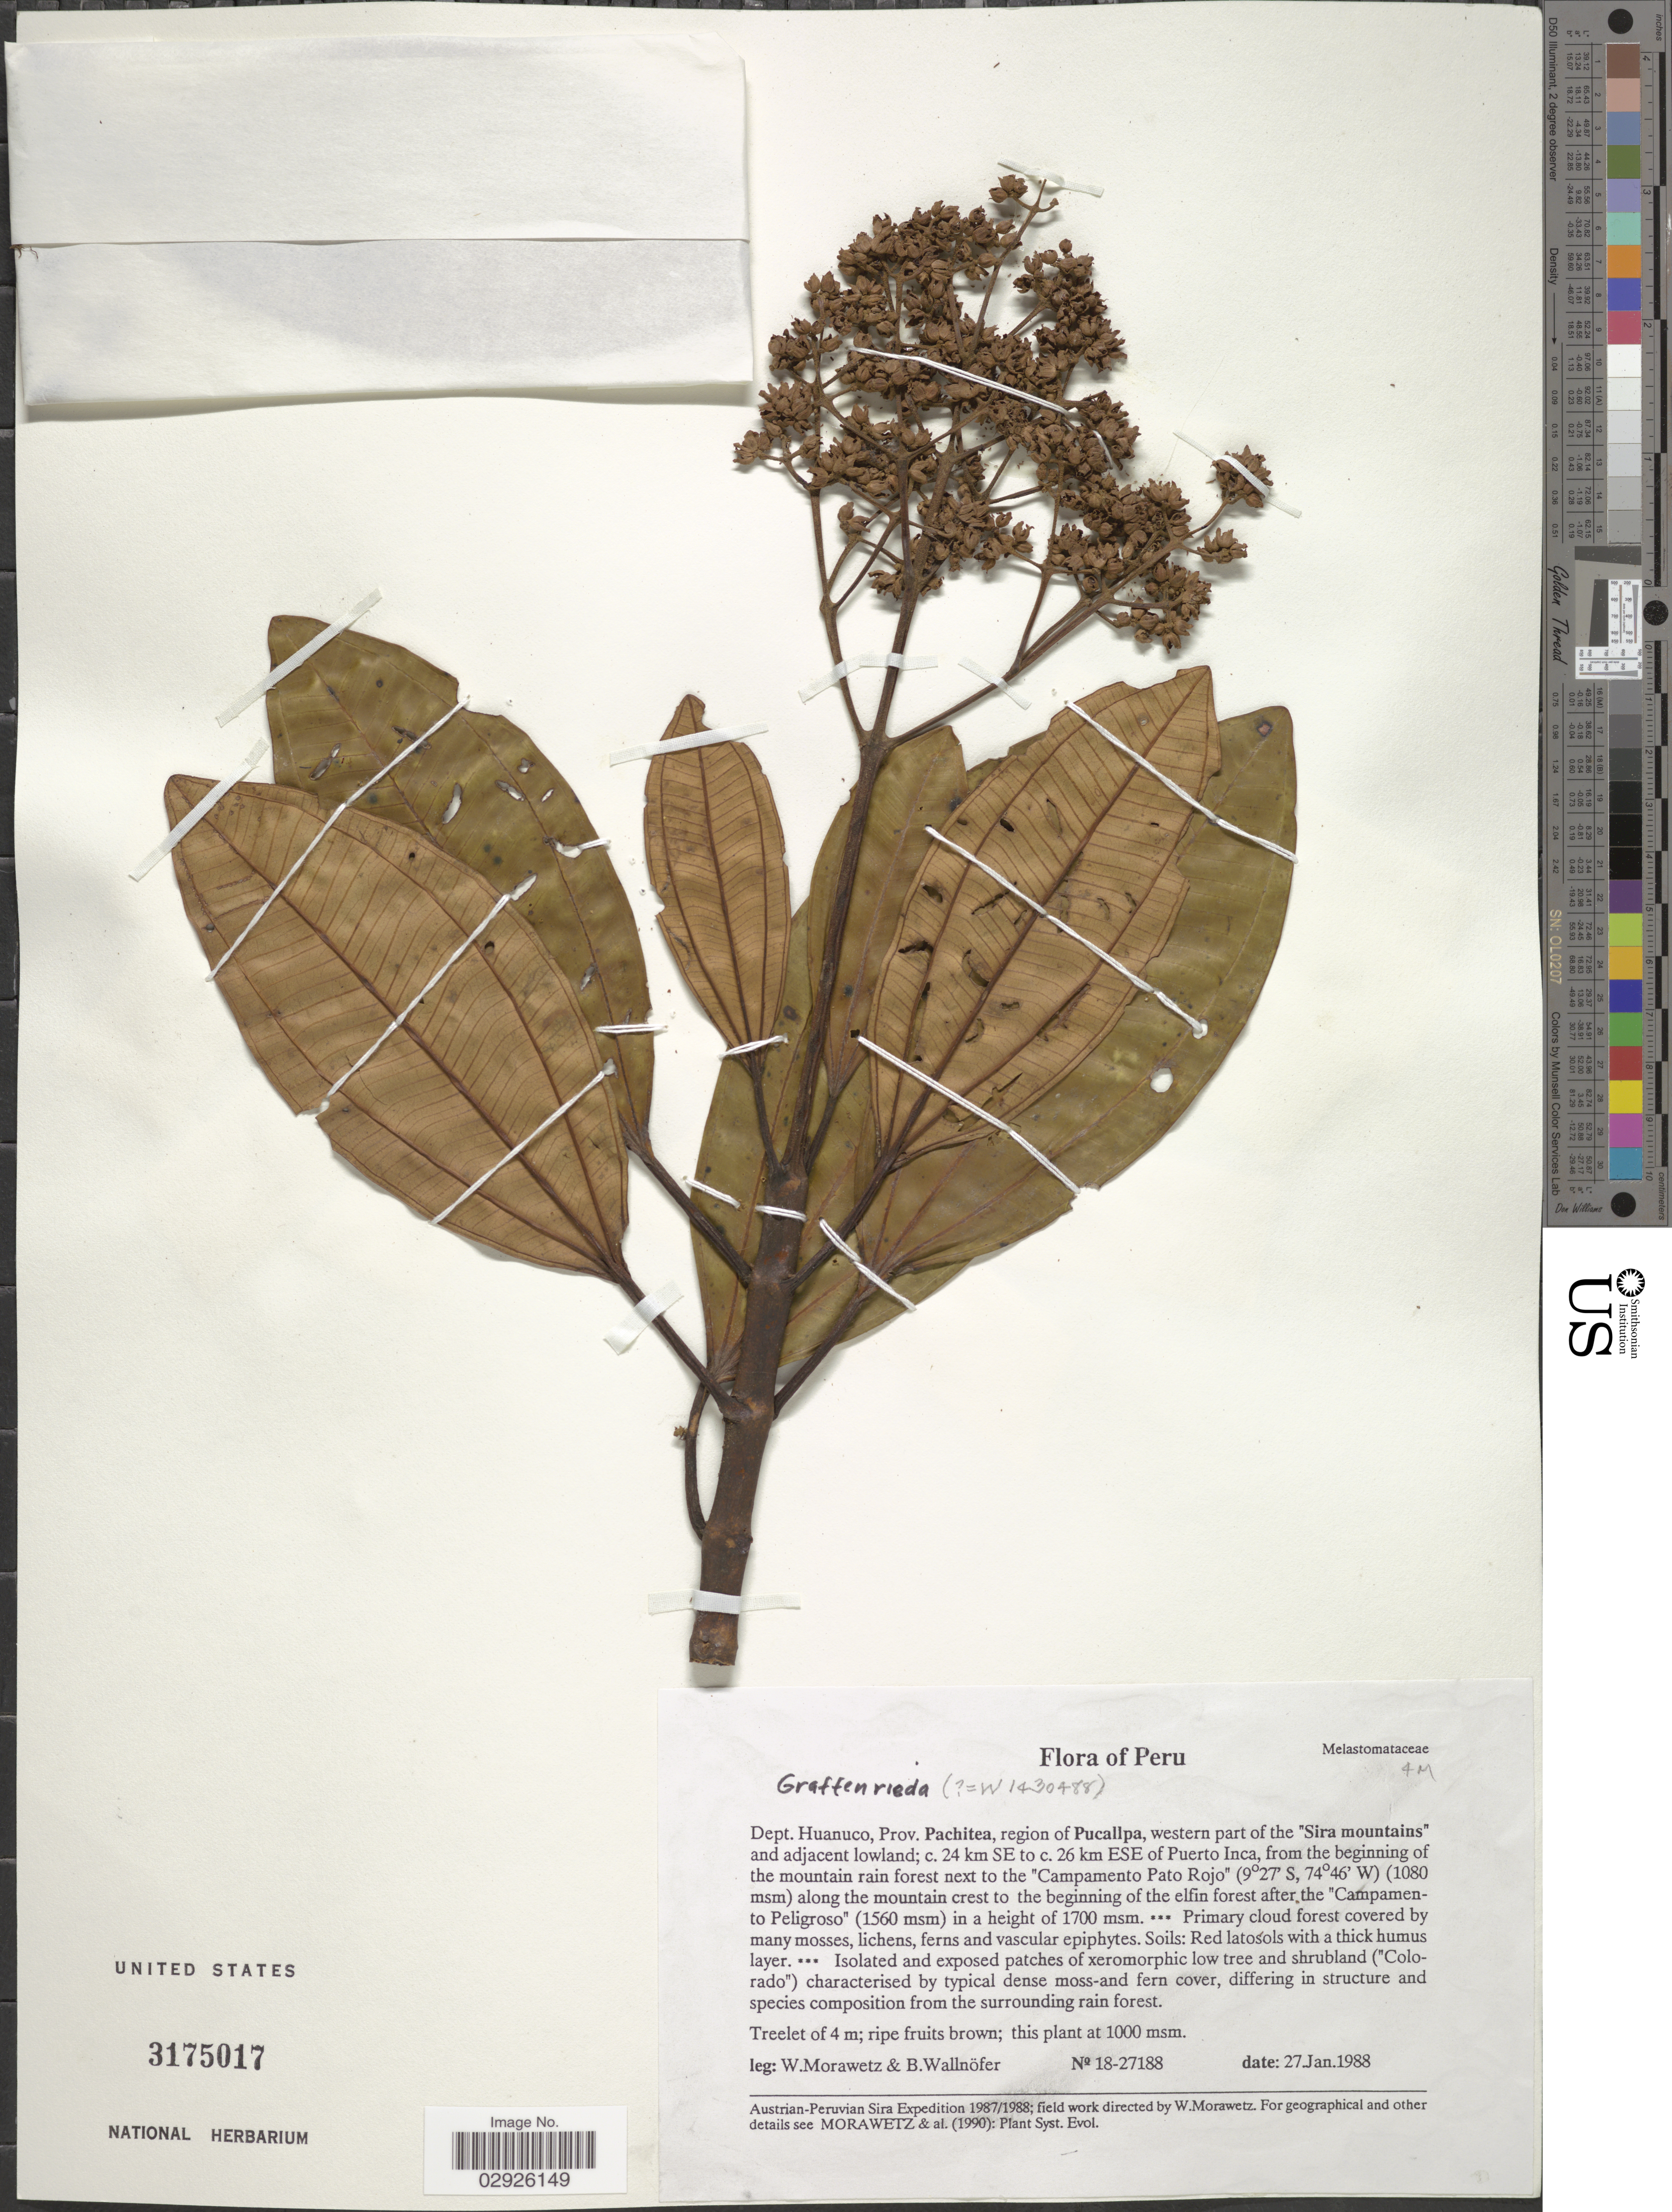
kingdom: Plantae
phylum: Tracheophyta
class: Magnoliopsida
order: Myrtales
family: Melastomataceae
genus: Graffenrieda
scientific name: Graffenrieda sp.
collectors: W. Morawetz & B. Wallnöfer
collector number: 18-27188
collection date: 1988-01-27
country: Peru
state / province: Huánuco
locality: Dept. Huanuco, Prov. Pachitea, region of Pucallpa, western part of the "Sira mountains" and adjacent lowland; c. 24 km SE to c. 26 km ESE of Puerto Inca, from the beginning of the mountain rain forest next to the "Campamento Pato Rojo" along the mountain crest to the beginning of the elfin forest after the "Campamento Peligroso".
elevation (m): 1000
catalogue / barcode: US 3175017